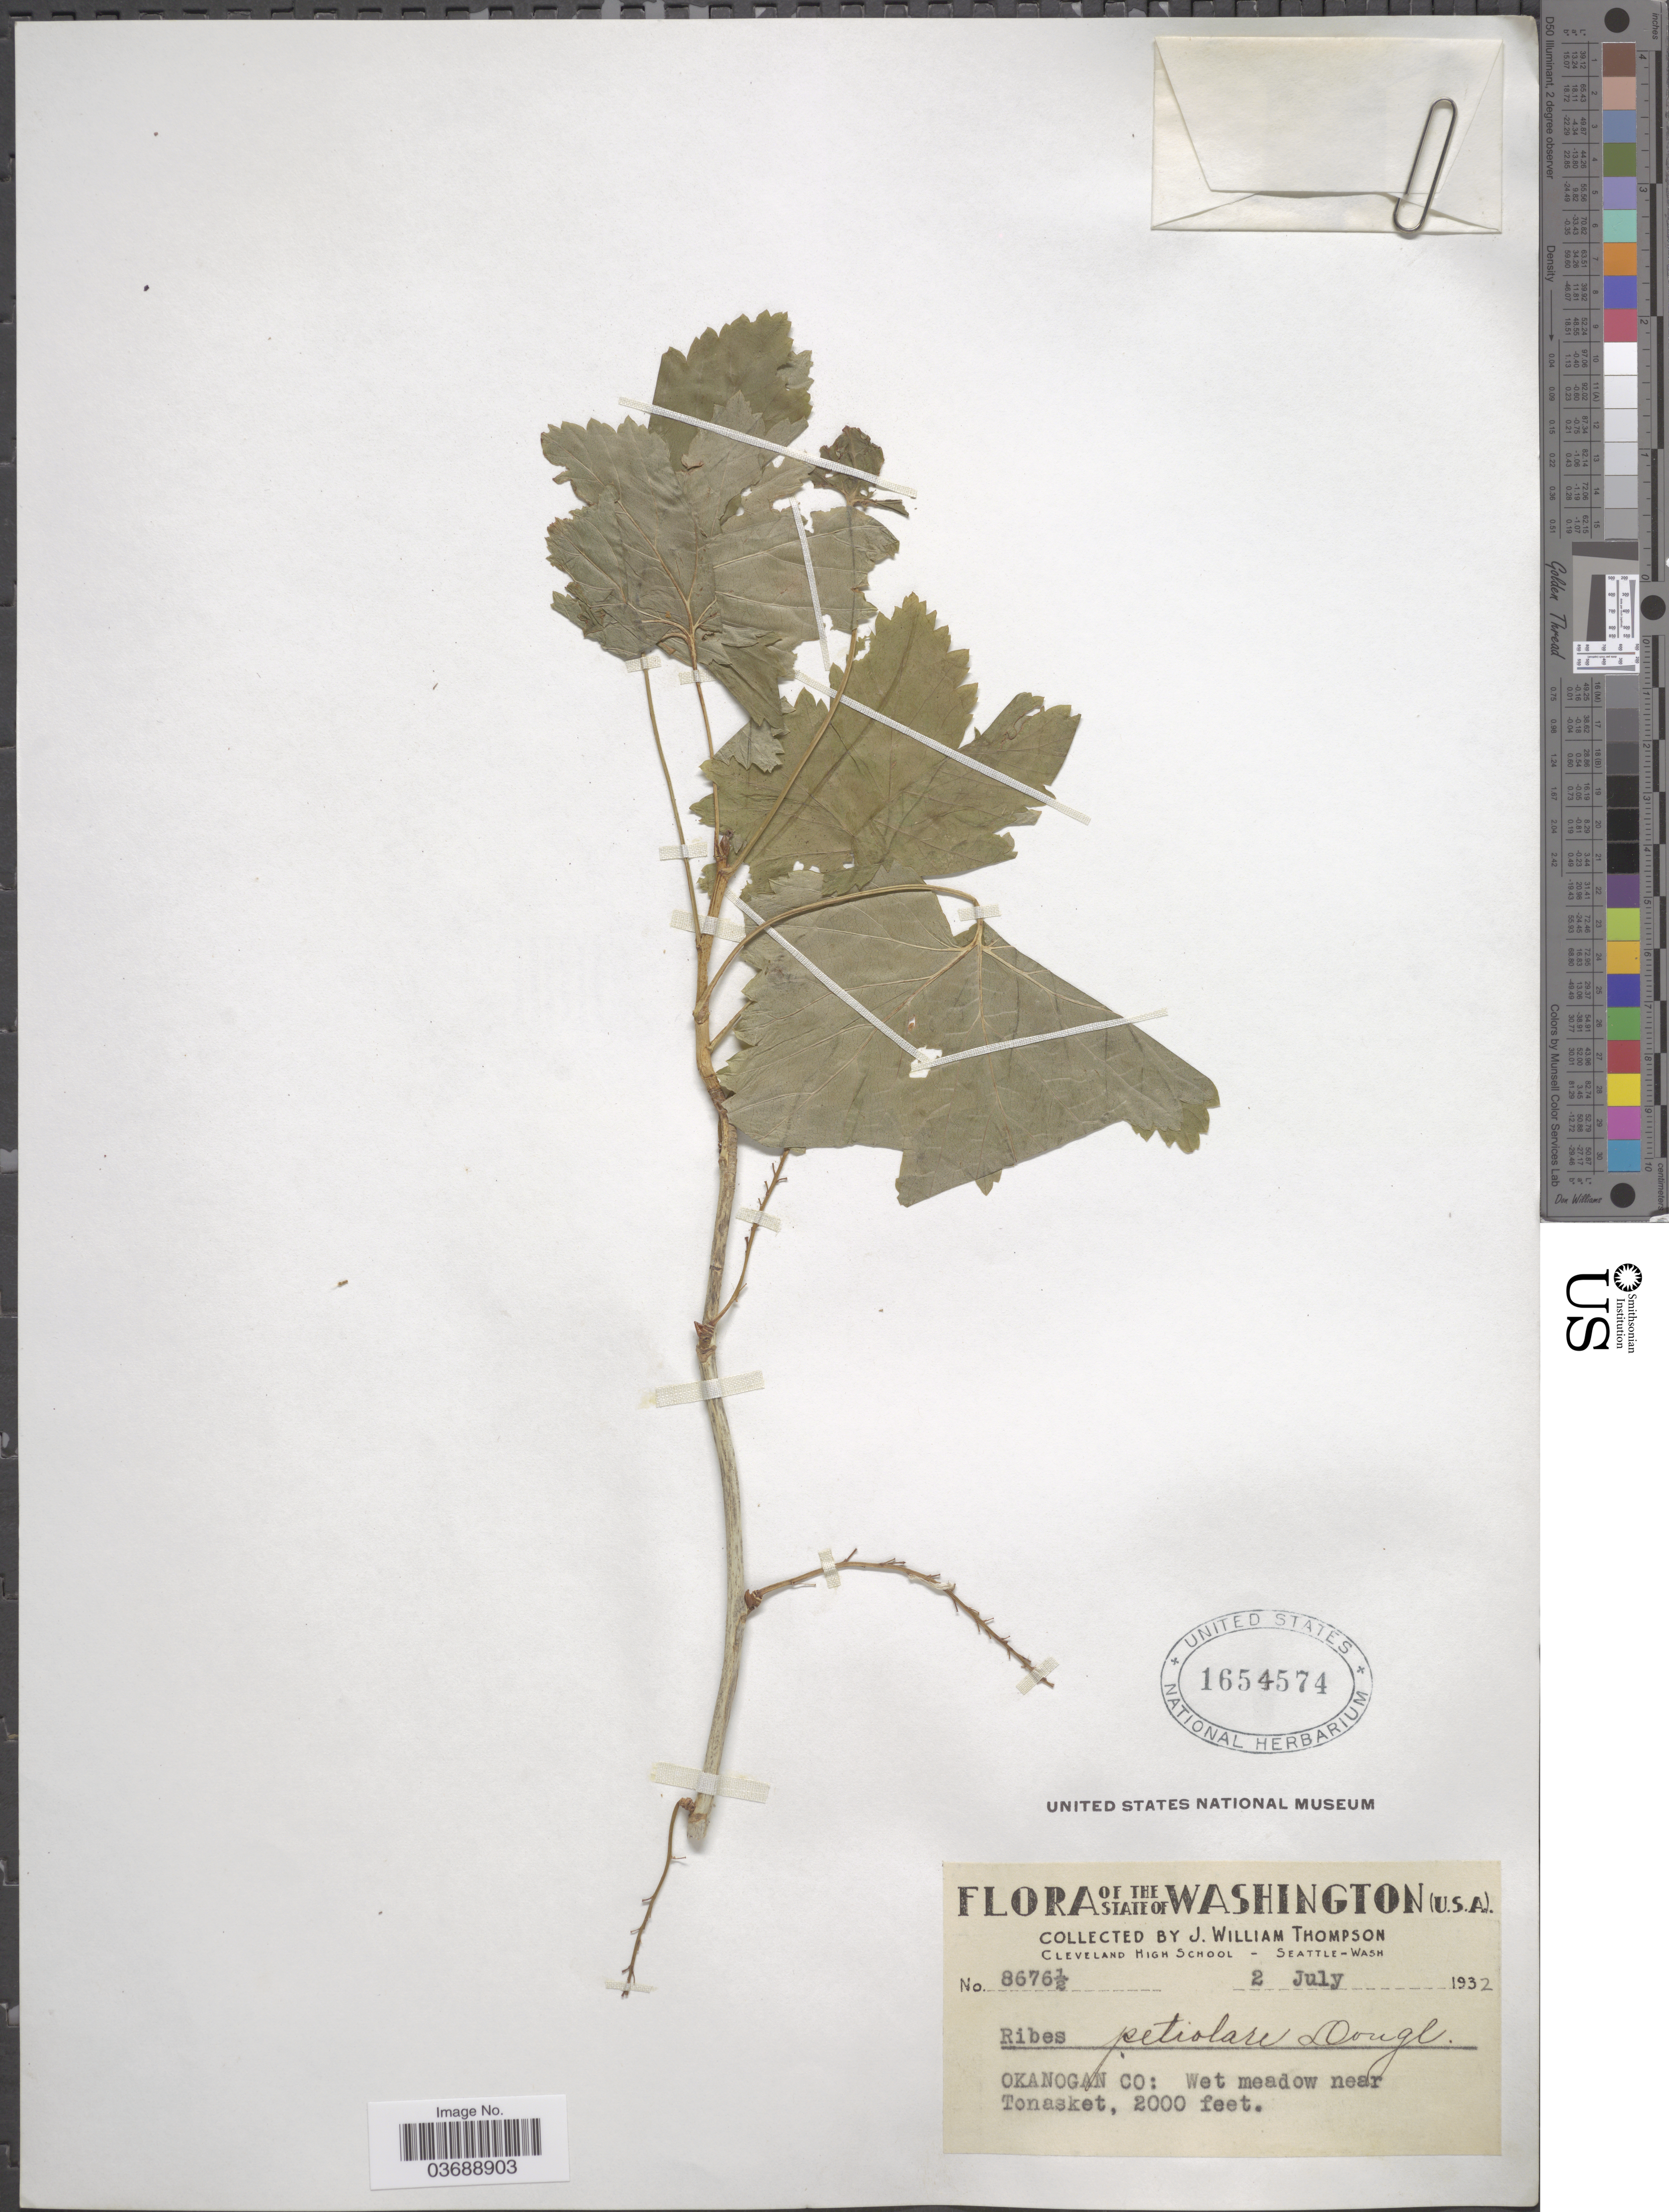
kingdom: Plantae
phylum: Tracheophyta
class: Magnoliopsida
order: Saxifragales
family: Grossulariaceae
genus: Ribes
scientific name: Ribes petiolare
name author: Douglas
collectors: J. W. Thompson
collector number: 8676½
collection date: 1932-07-02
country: United States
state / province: Washington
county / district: Okanogan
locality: Okanogan Co: Wet meadow near Tonasket.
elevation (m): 610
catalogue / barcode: US 1654574